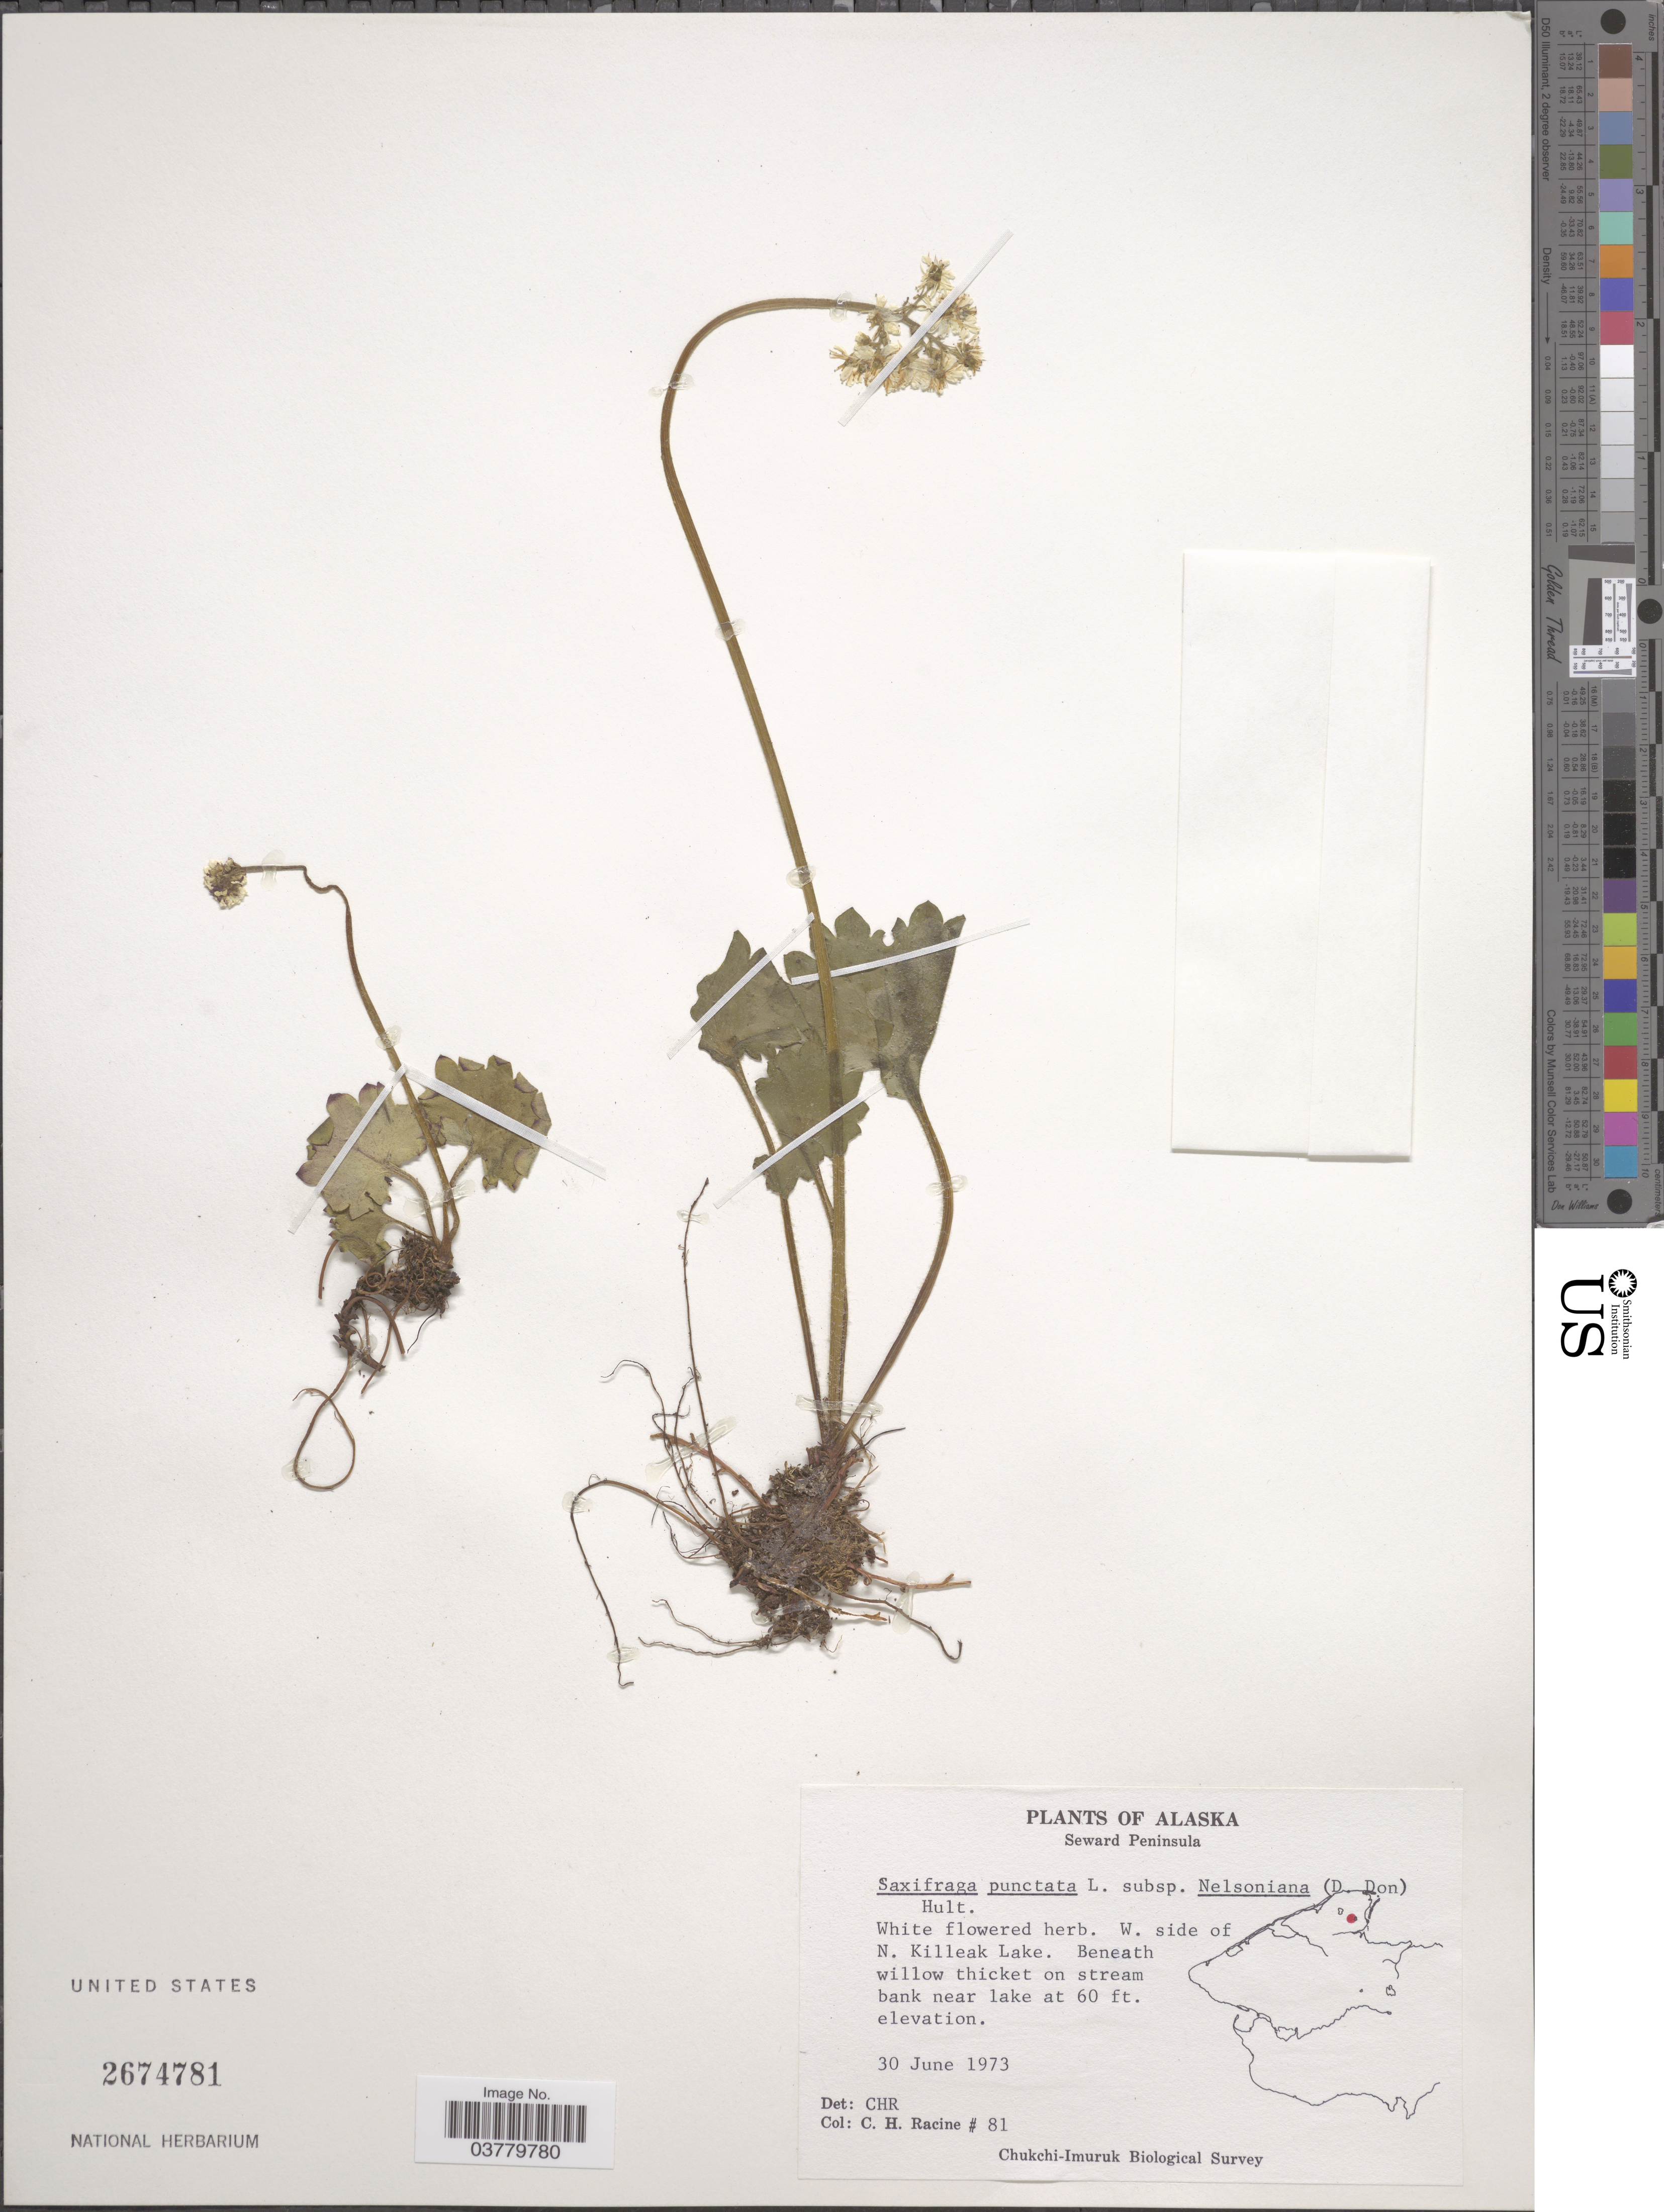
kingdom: Plantae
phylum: Tracheophyta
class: Magnoliopsida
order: Saxifragales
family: Saxifragaceae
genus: Micranthes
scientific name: Micranthes nelsoniana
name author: (D. Don) Small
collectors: C. Racine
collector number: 81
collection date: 1973-06-30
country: United States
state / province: Alaska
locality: Seward Peninsula. W. side of N. Killeak Lake.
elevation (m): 18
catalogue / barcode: US 2674781